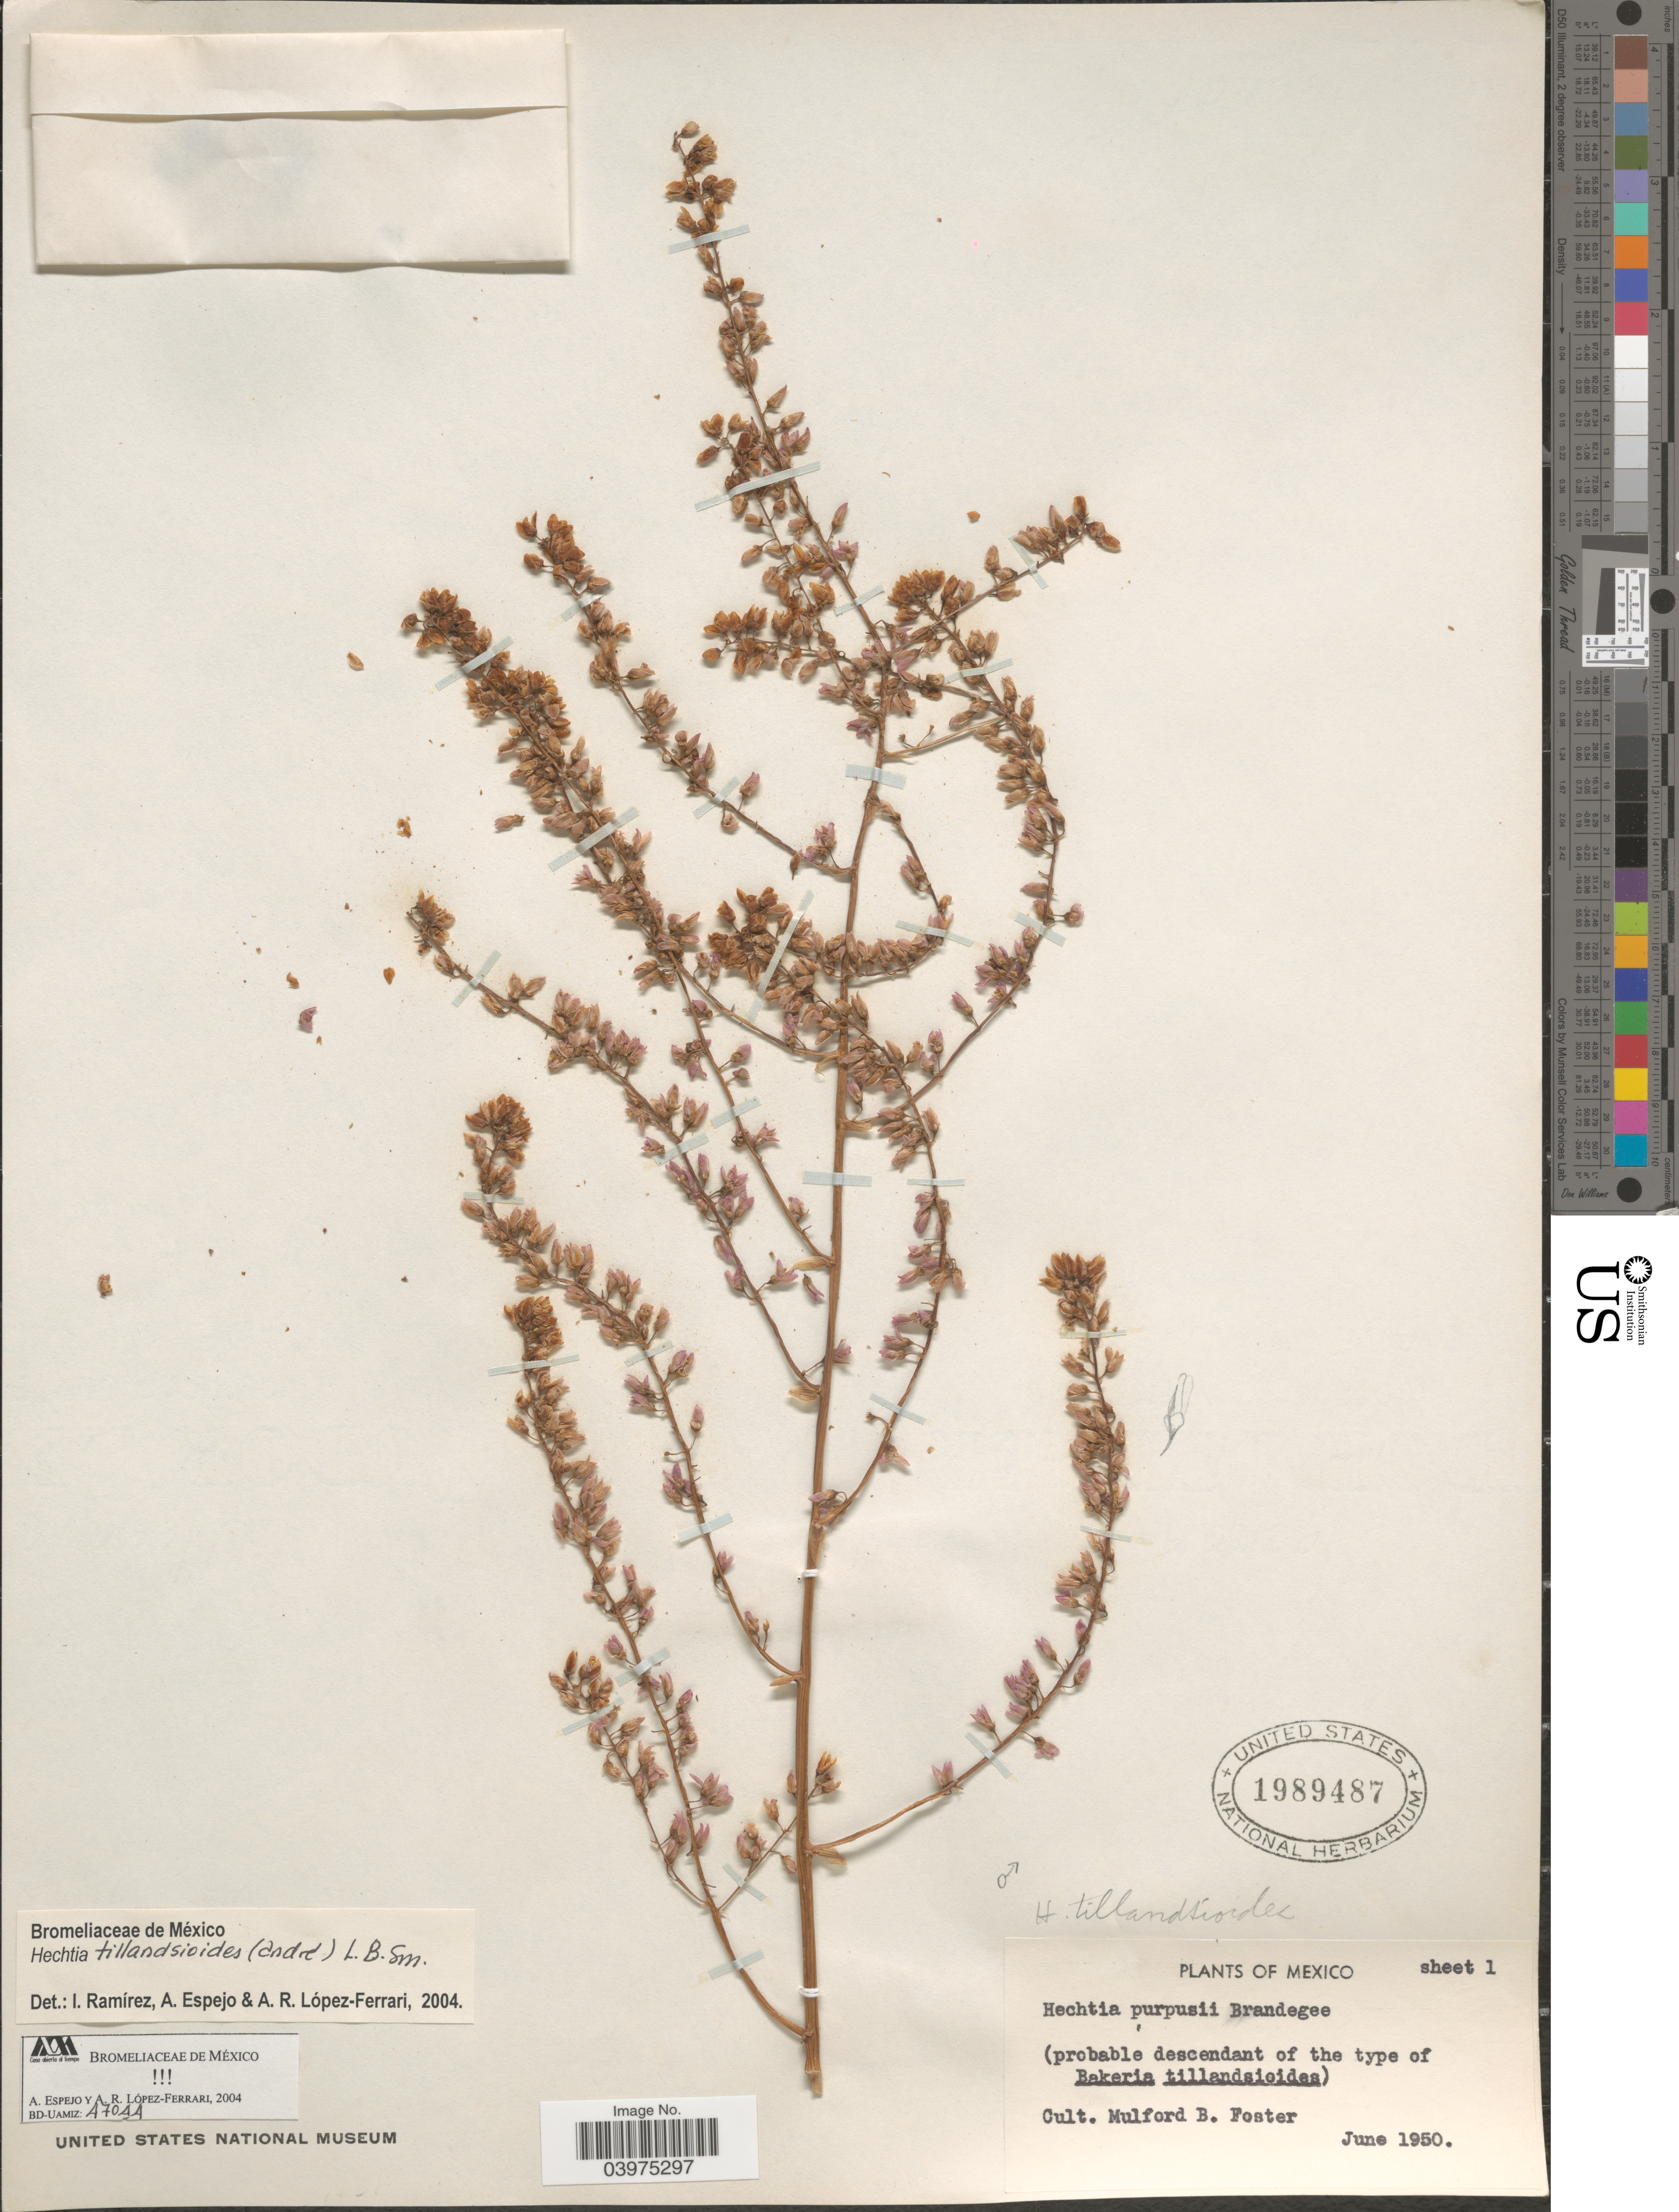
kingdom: Plantae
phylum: Tracheophyta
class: Liliopsida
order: Poales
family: Bromeliaceae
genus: Hechtia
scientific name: Hechtia tillandsioides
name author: (André) L.B. Sm.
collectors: M. B. Foster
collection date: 1950-06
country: Mexico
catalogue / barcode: US 1989487